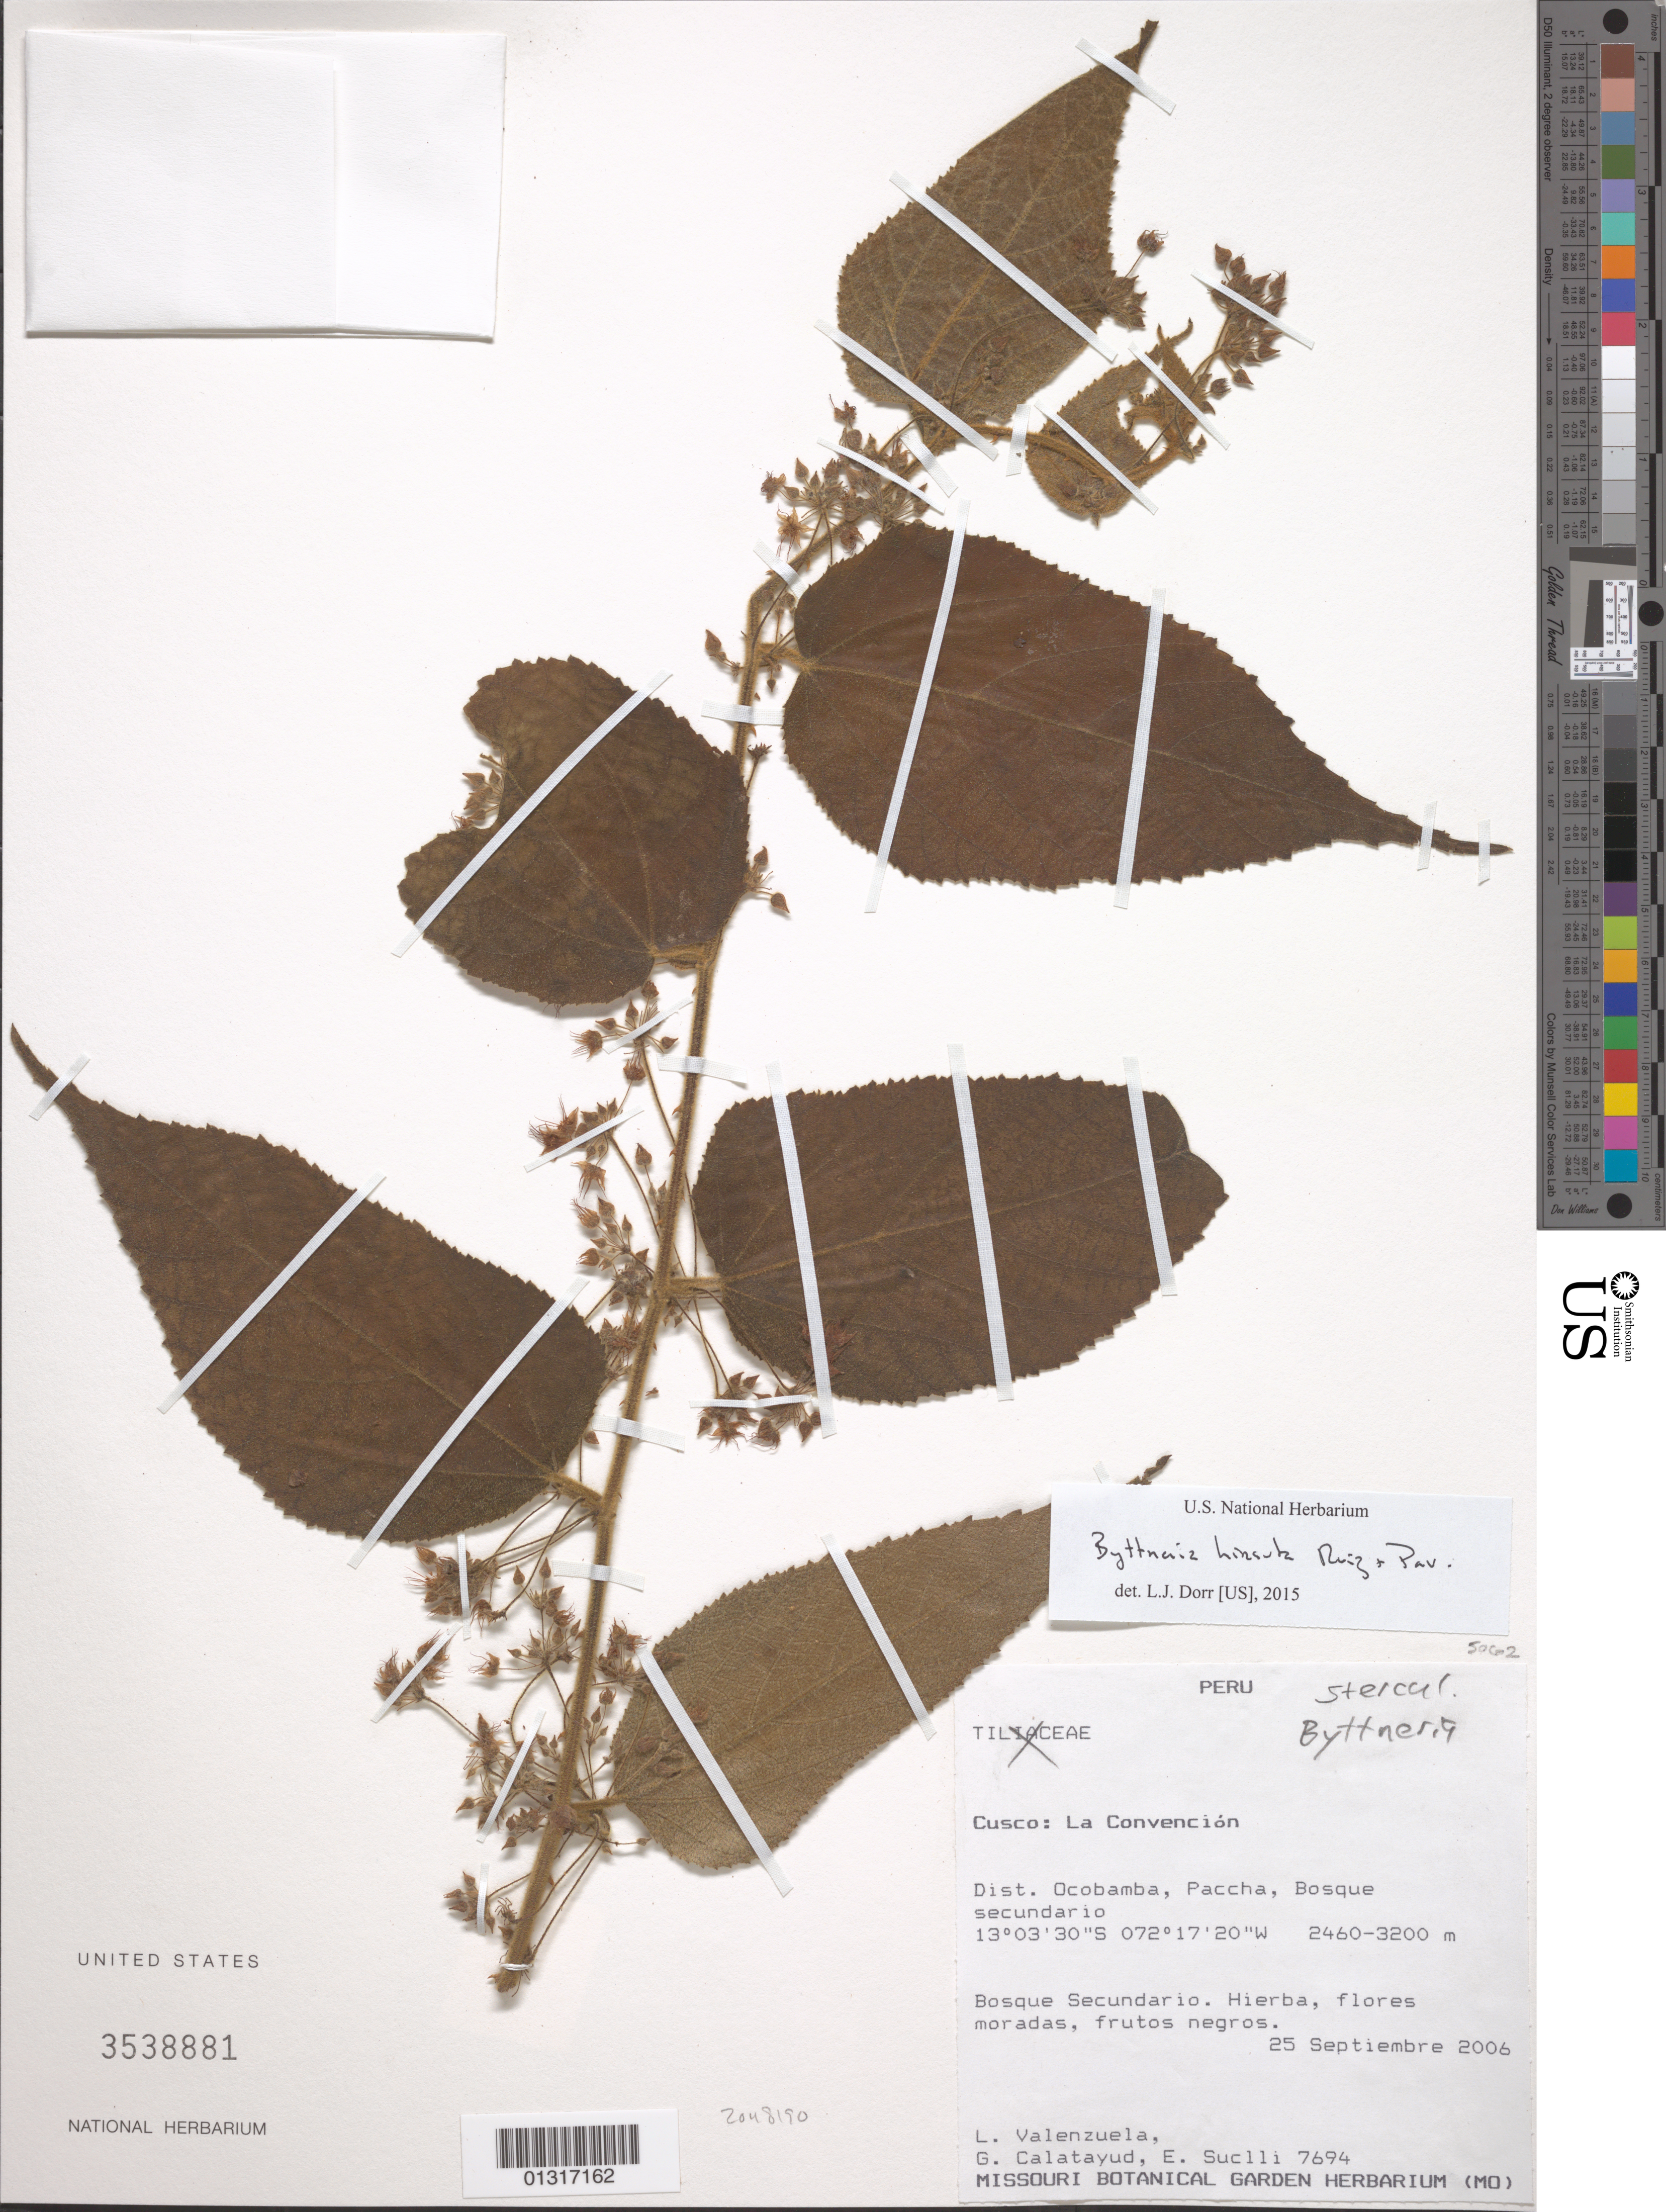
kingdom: Plantae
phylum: Tracheophyta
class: Magnoliopsida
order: Malvales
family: Malvaceae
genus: Byttneria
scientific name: Byttneria hirsuta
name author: Ruiz & Pav.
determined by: Dorr, L. J., (BOT), Smithsonian Institution - National Museum of Natural History (UNITED STATES)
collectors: L. Valenzuela, G. Calatayud & E. Suclli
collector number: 7694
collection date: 2006-09-25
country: Peru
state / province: Cusco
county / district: La Convención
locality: Dist. Ocobamba, Paccha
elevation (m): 2460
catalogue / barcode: US 3538881